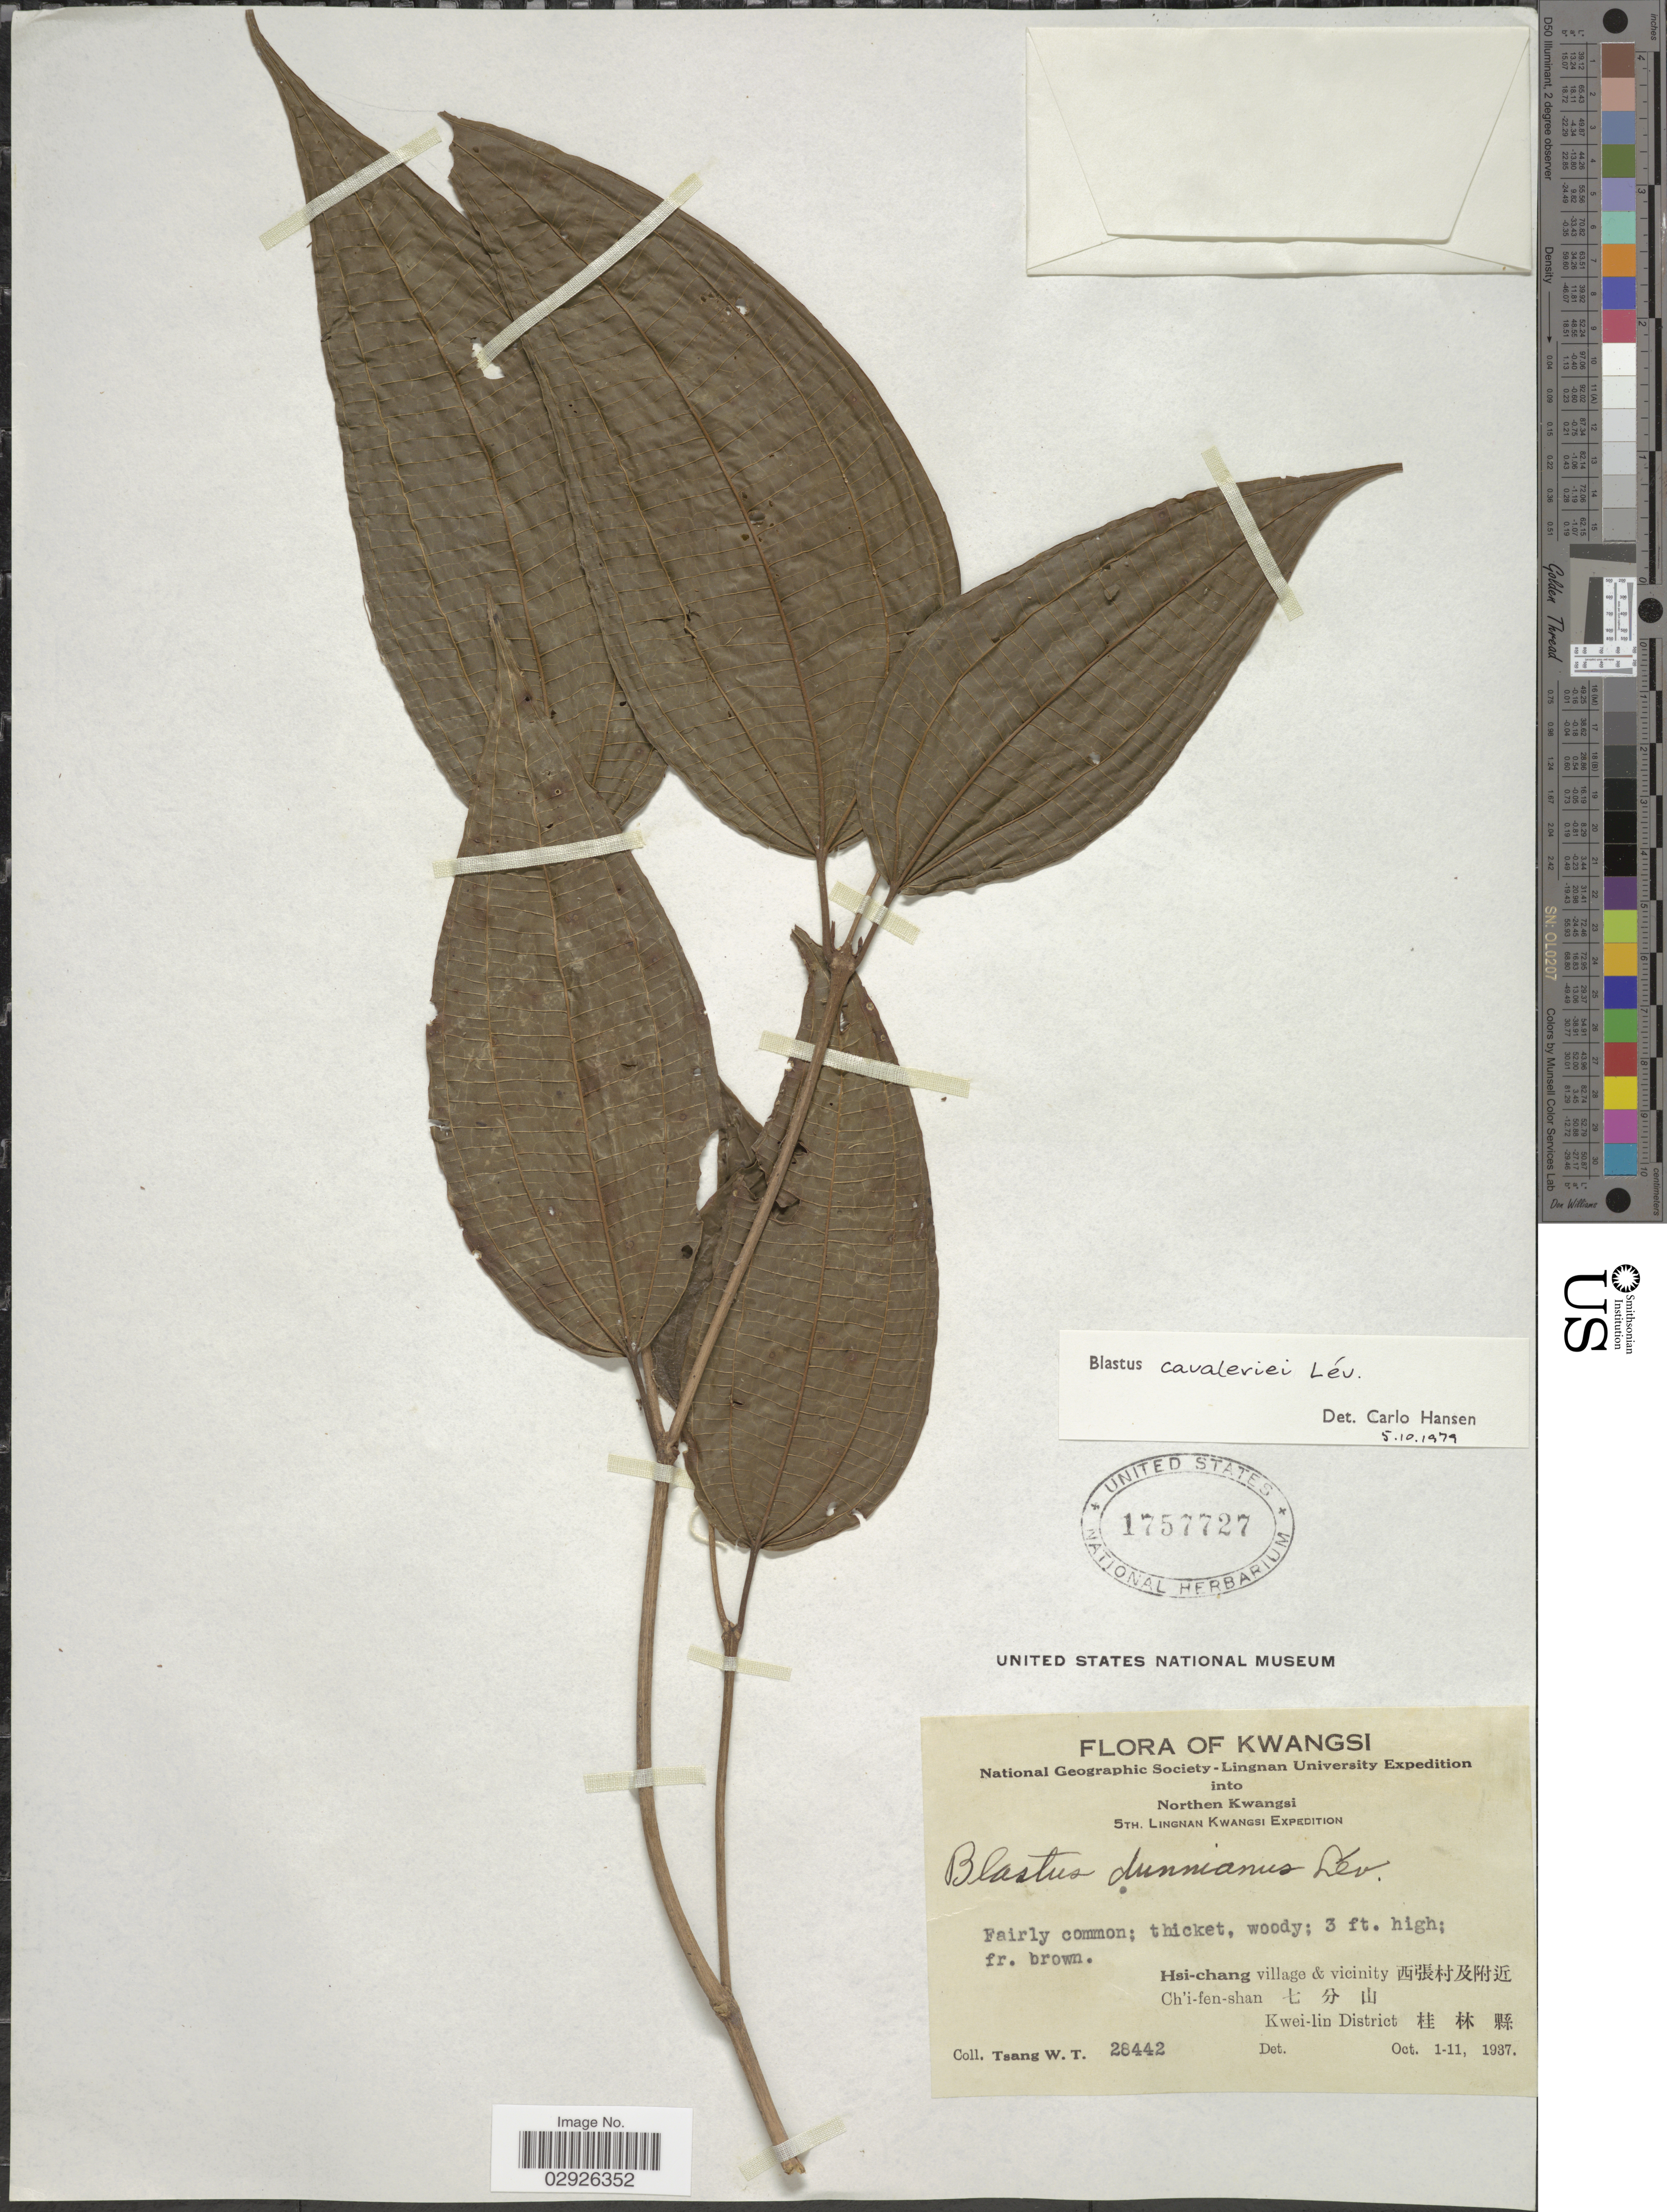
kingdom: Plantae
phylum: Tracheophyta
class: Magnoliopsida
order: Myrtales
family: Melastomataceae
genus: Blastus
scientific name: Blastus pauciflorus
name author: (Benth.) Guillaumin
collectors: W. T. Tsang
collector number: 28442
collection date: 1937-10-01/1937-10-11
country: China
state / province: Guangxi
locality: Kwangsi, Northern Kwangsi, Hsi-chang village & vicinity, Ch'i-fen-shan, Kwei-lin District.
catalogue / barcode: US 1757727